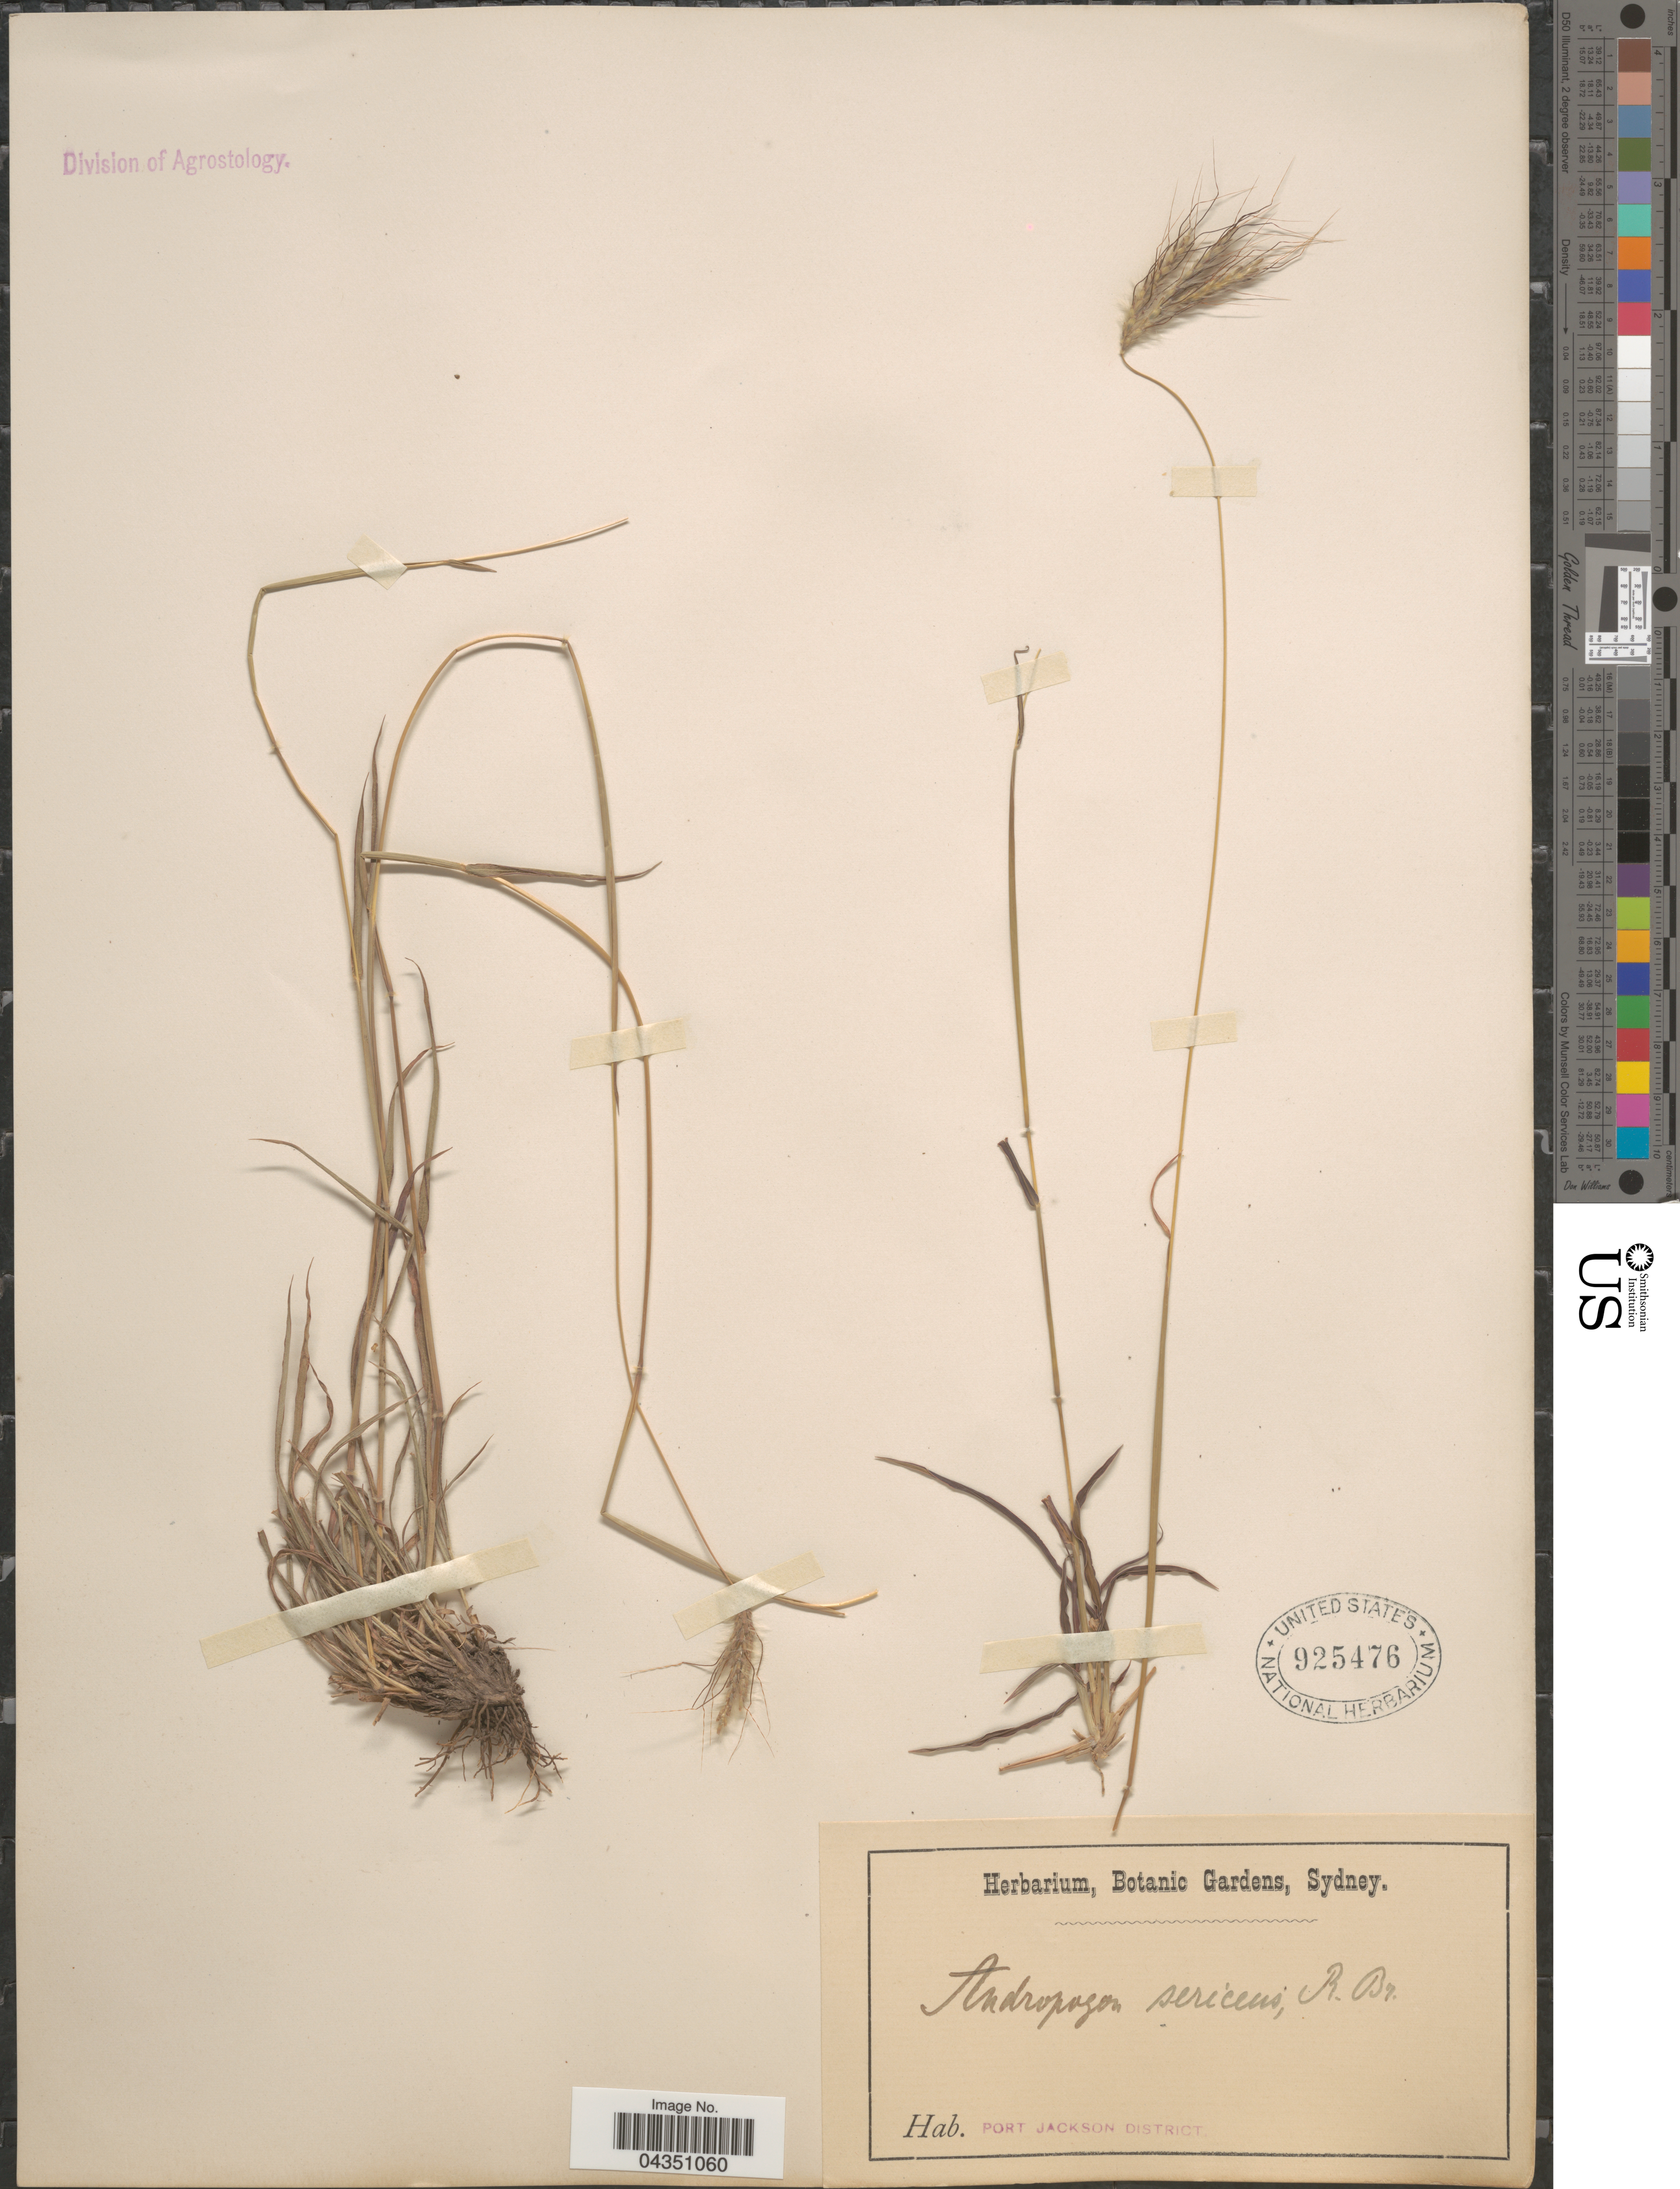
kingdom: Plantae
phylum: Tracheophyta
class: Liliopsida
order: Poales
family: Poaceae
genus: Dichanthium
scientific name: Dichanthium sericeum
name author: (R. Br.) A. Camus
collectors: ex Herb. Bot. Gard. Sydney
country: Australia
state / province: New South Wales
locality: Port Jackson District.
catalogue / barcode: US 925476